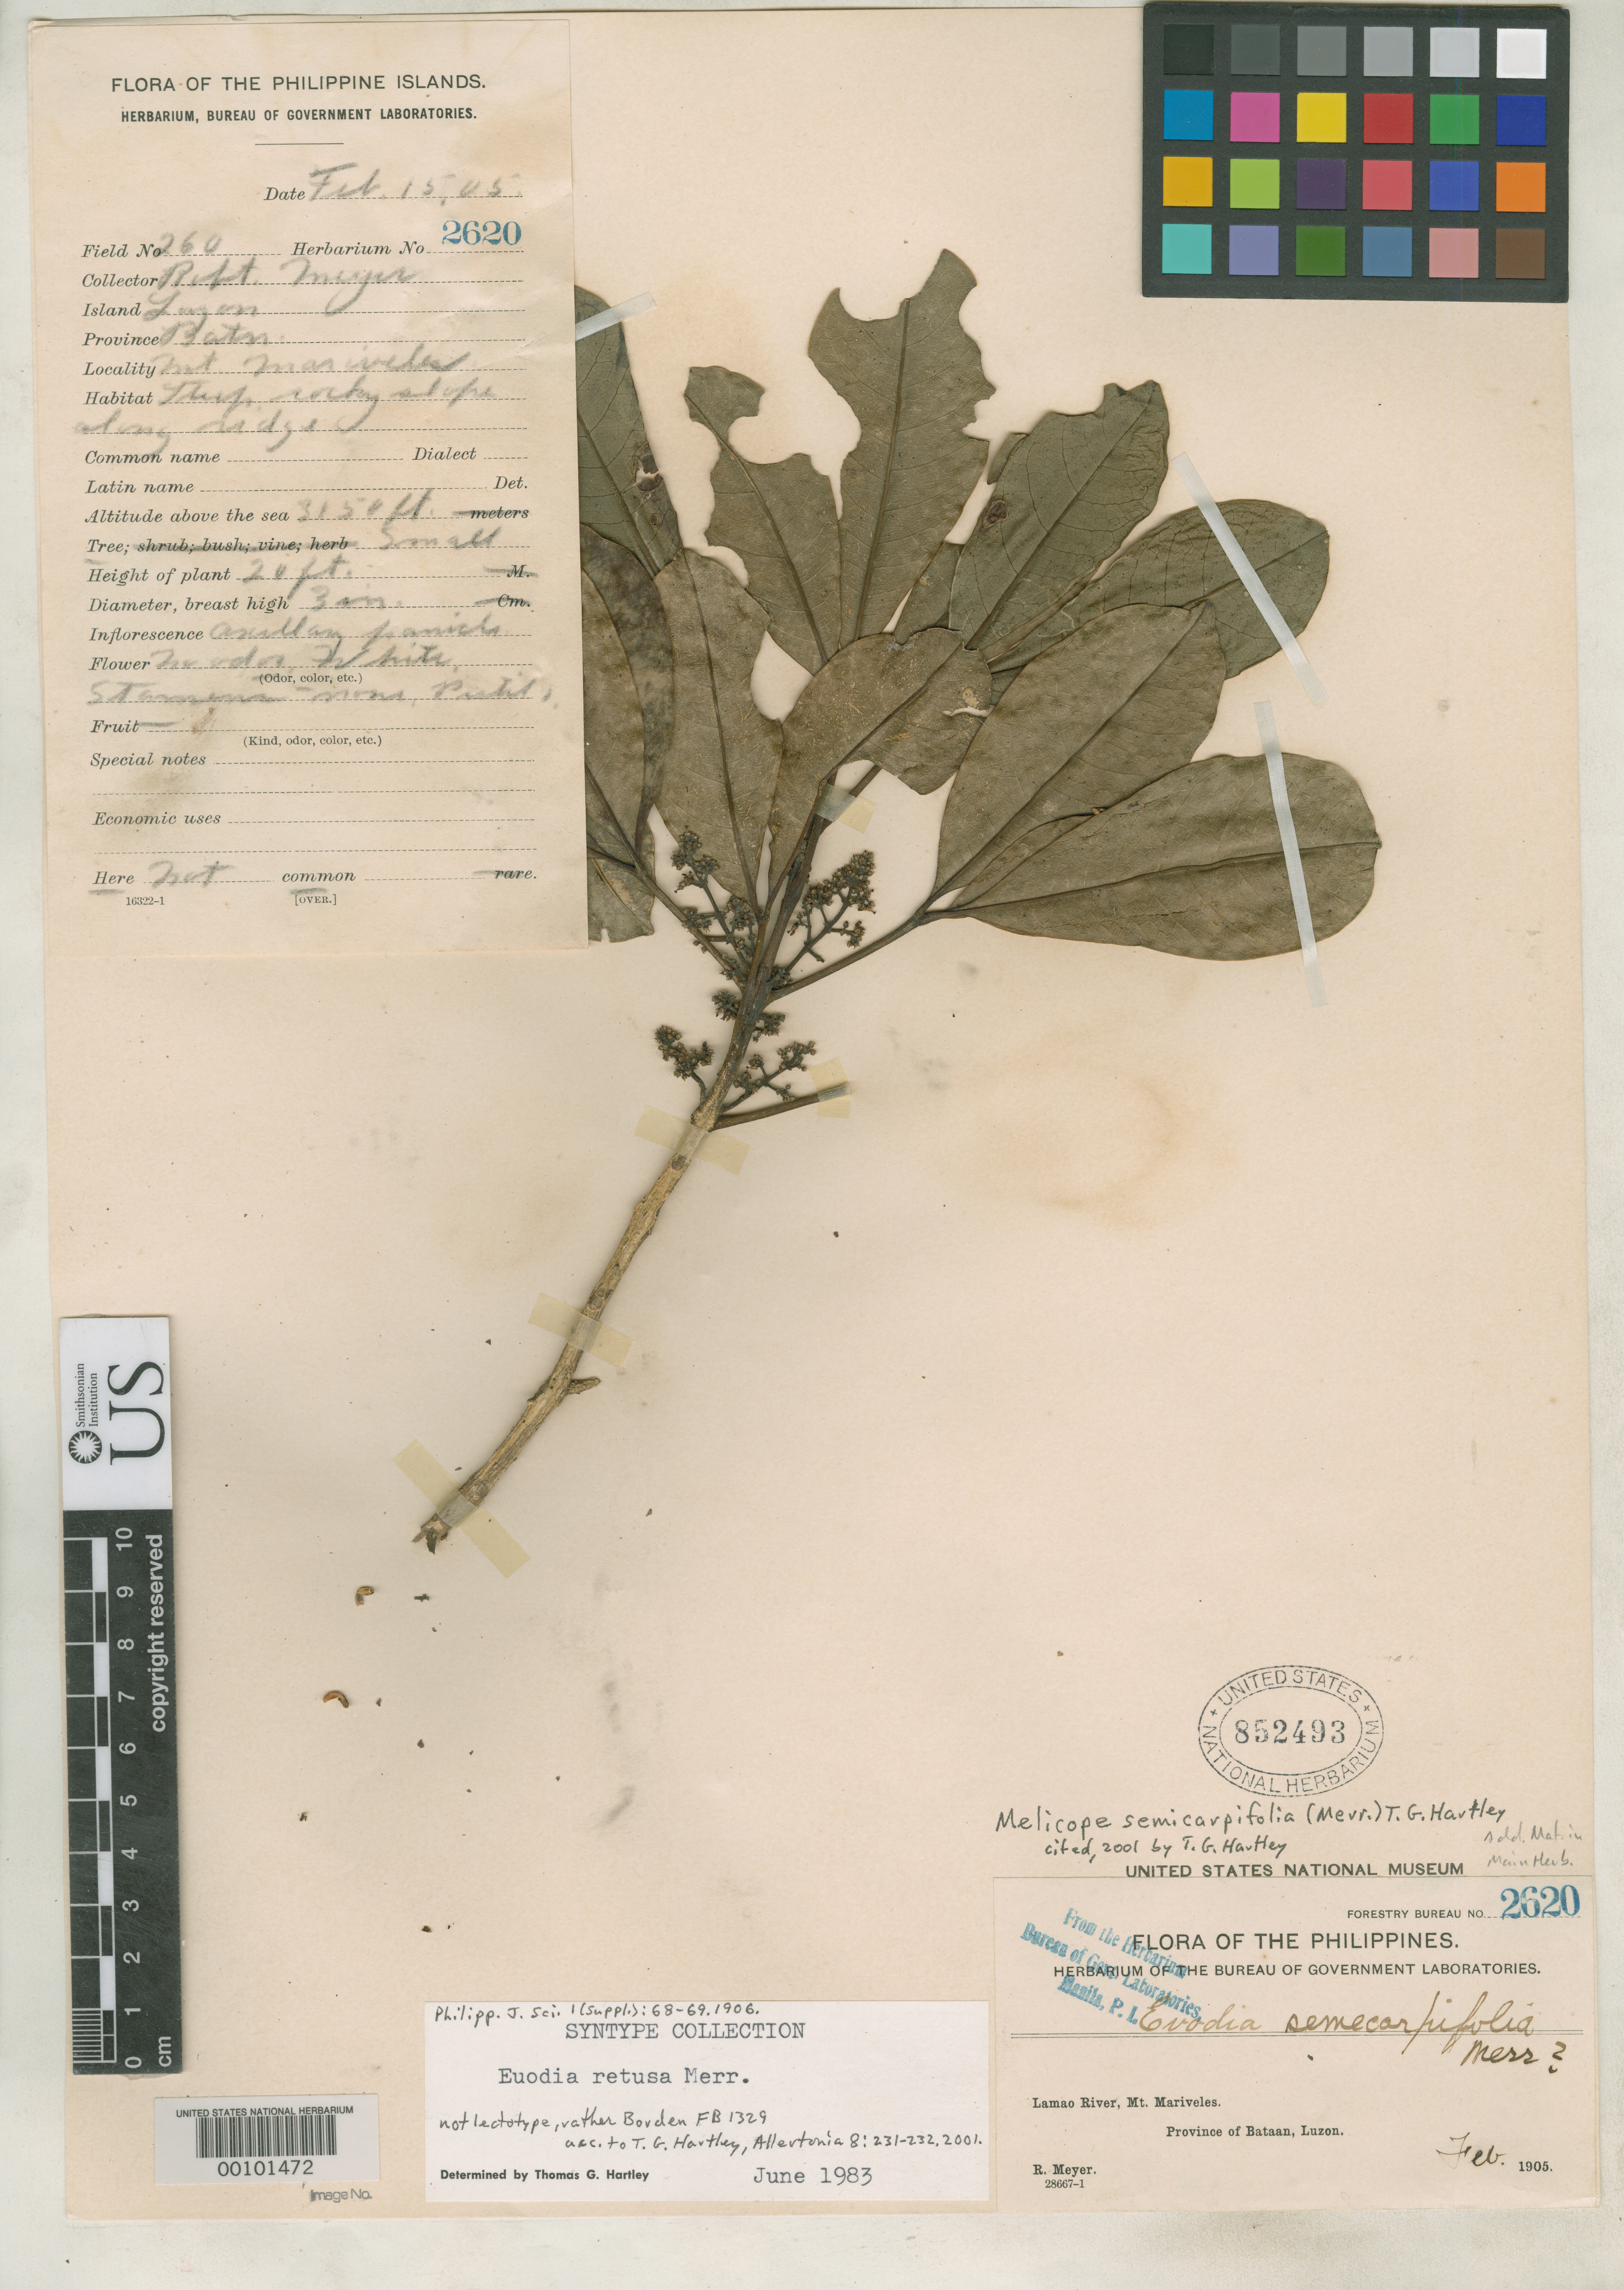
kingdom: Plantae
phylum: Tracheophyta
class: Magnoliopsida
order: Sapindales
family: Rutaceae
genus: Euodia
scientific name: Euodia retusa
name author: Merr.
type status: Isosyntype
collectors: R. Meyer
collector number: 2620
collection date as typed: Feb 1905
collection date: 1905-02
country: Philippines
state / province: Central Luzon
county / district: Bataan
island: Luzon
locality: Lamao River, Mt Mariveles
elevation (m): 960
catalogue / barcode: US 852493